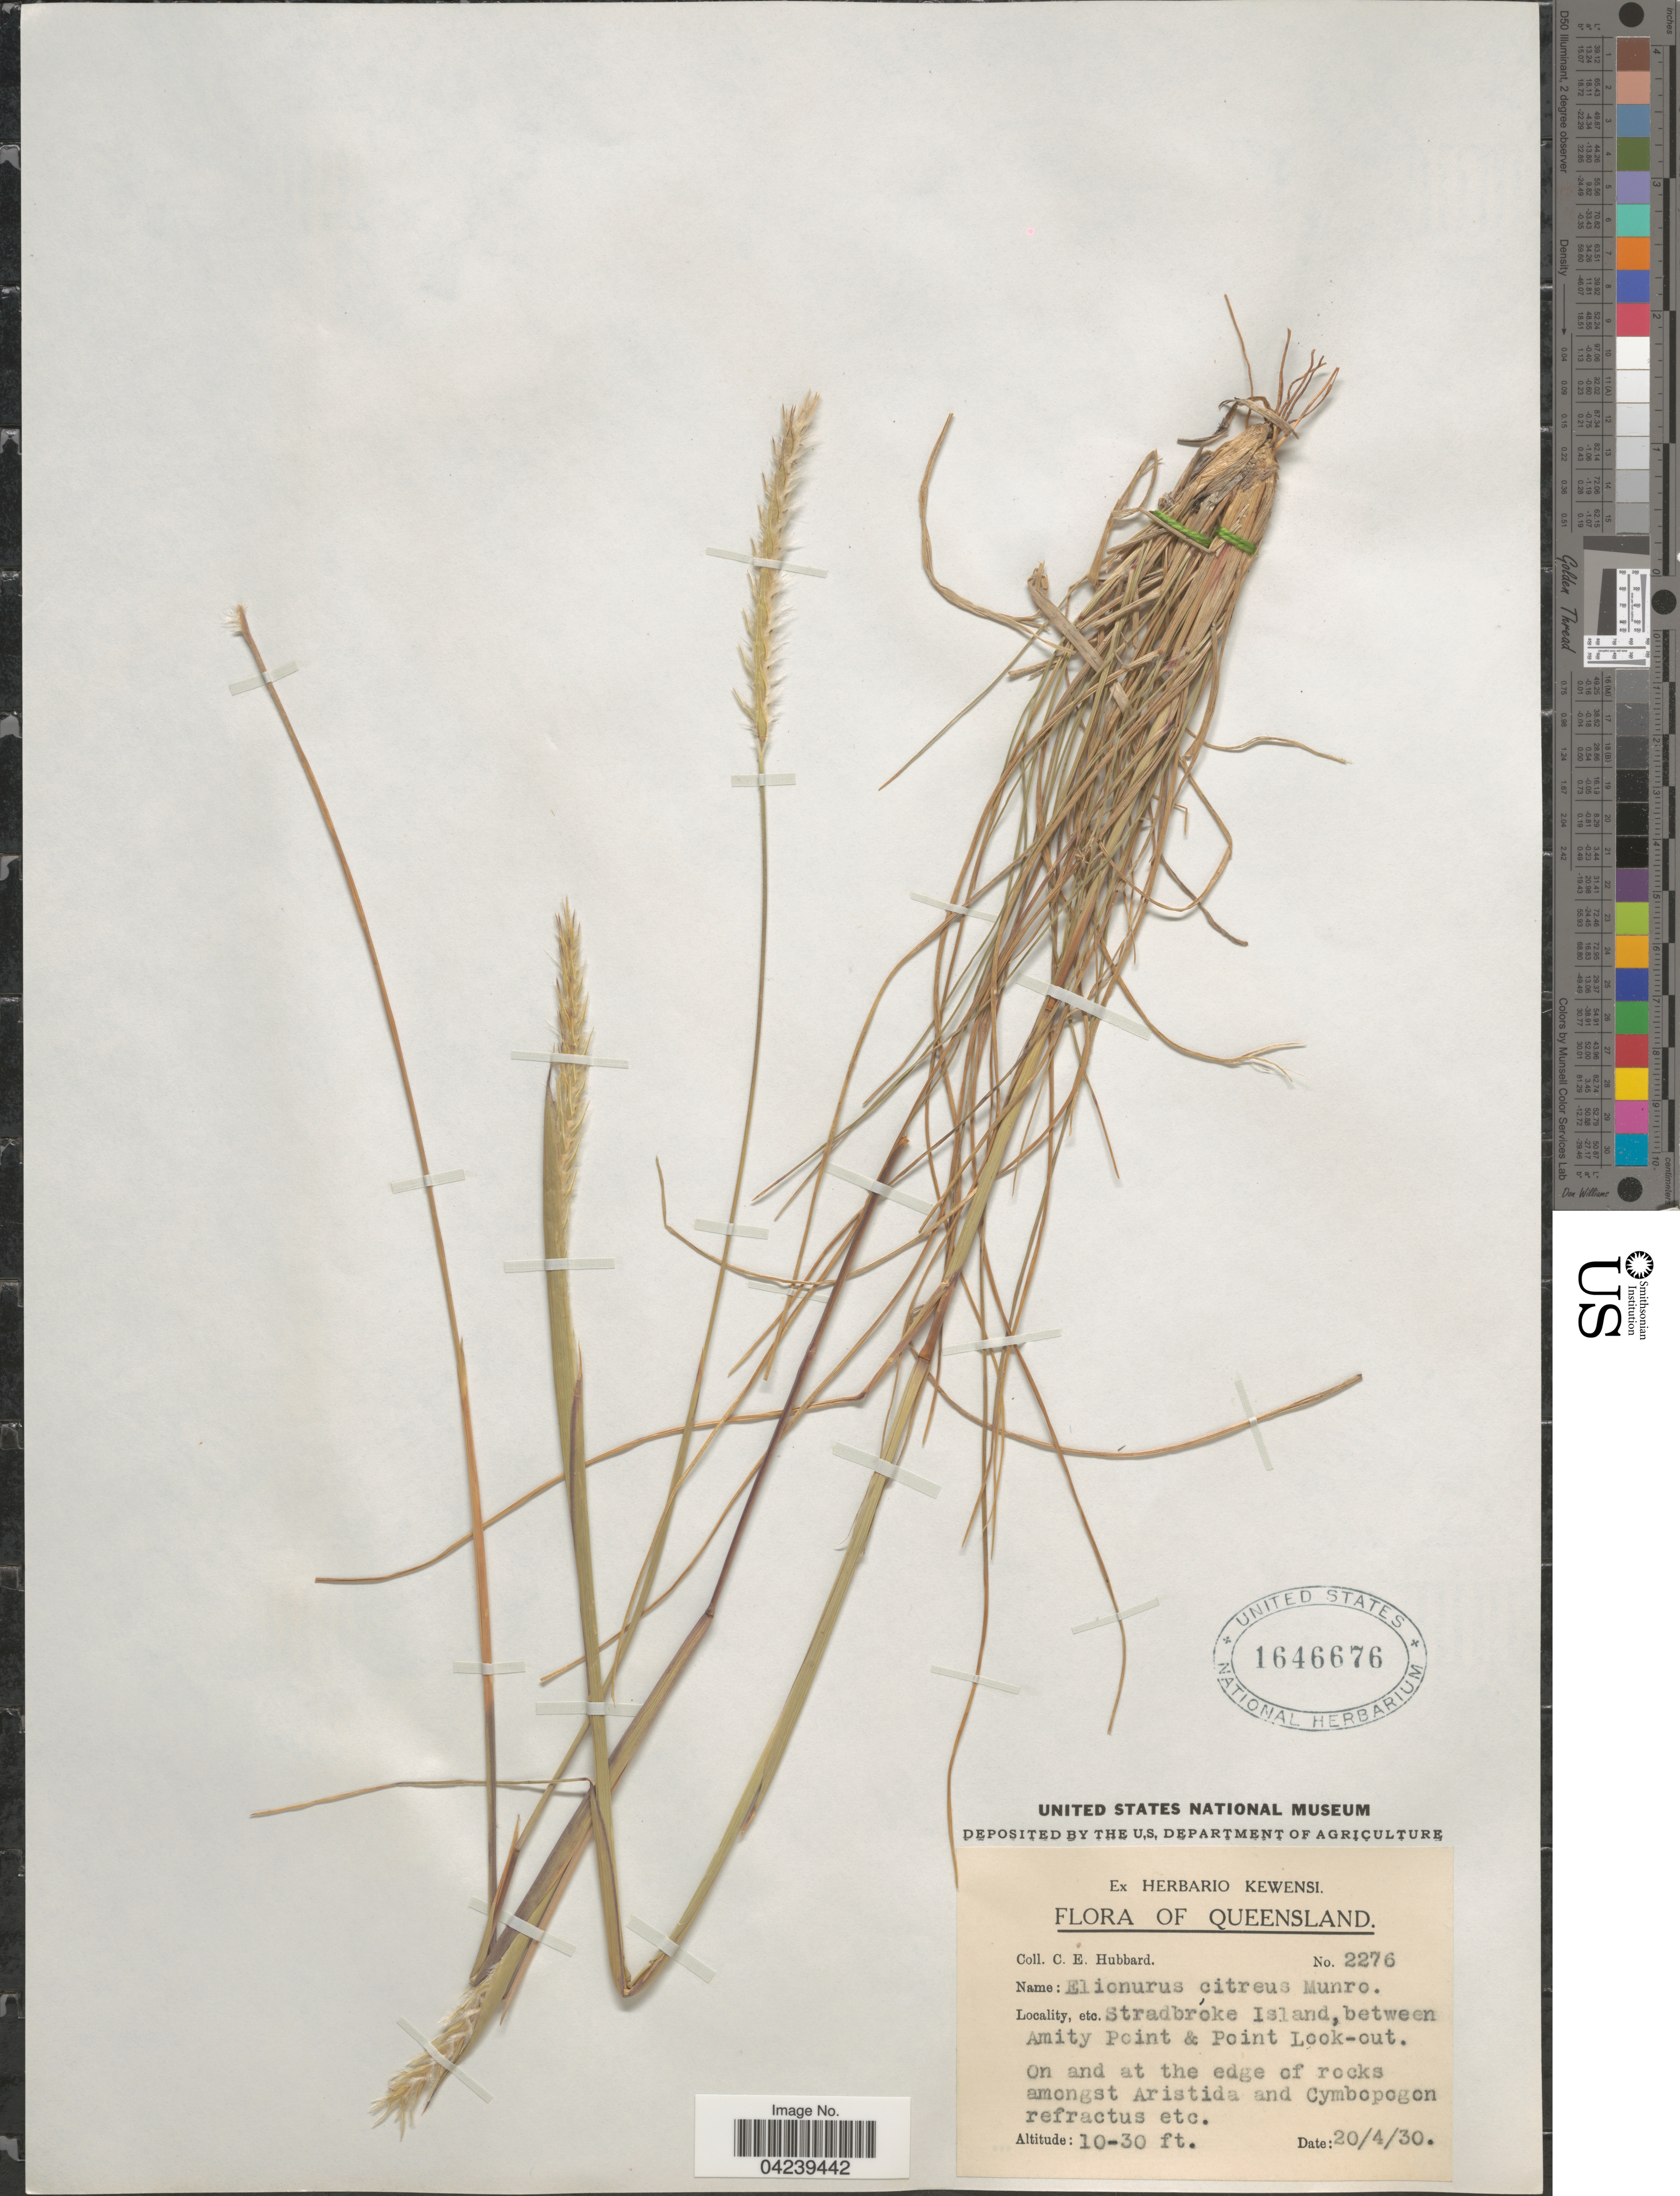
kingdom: Plantae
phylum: Tracheophyta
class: Liliopsida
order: Poales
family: Poaceae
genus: Elionurus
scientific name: Elionurus citreus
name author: (R. Br.) Munro ex Benth.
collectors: C. E. Hubbard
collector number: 2276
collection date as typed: Transcribed d/m/y: 20/4/30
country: Australia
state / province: Queensland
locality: Stradbroke Island, between Amity Point & Point Look-out.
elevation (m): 3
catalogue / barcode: US 1646676